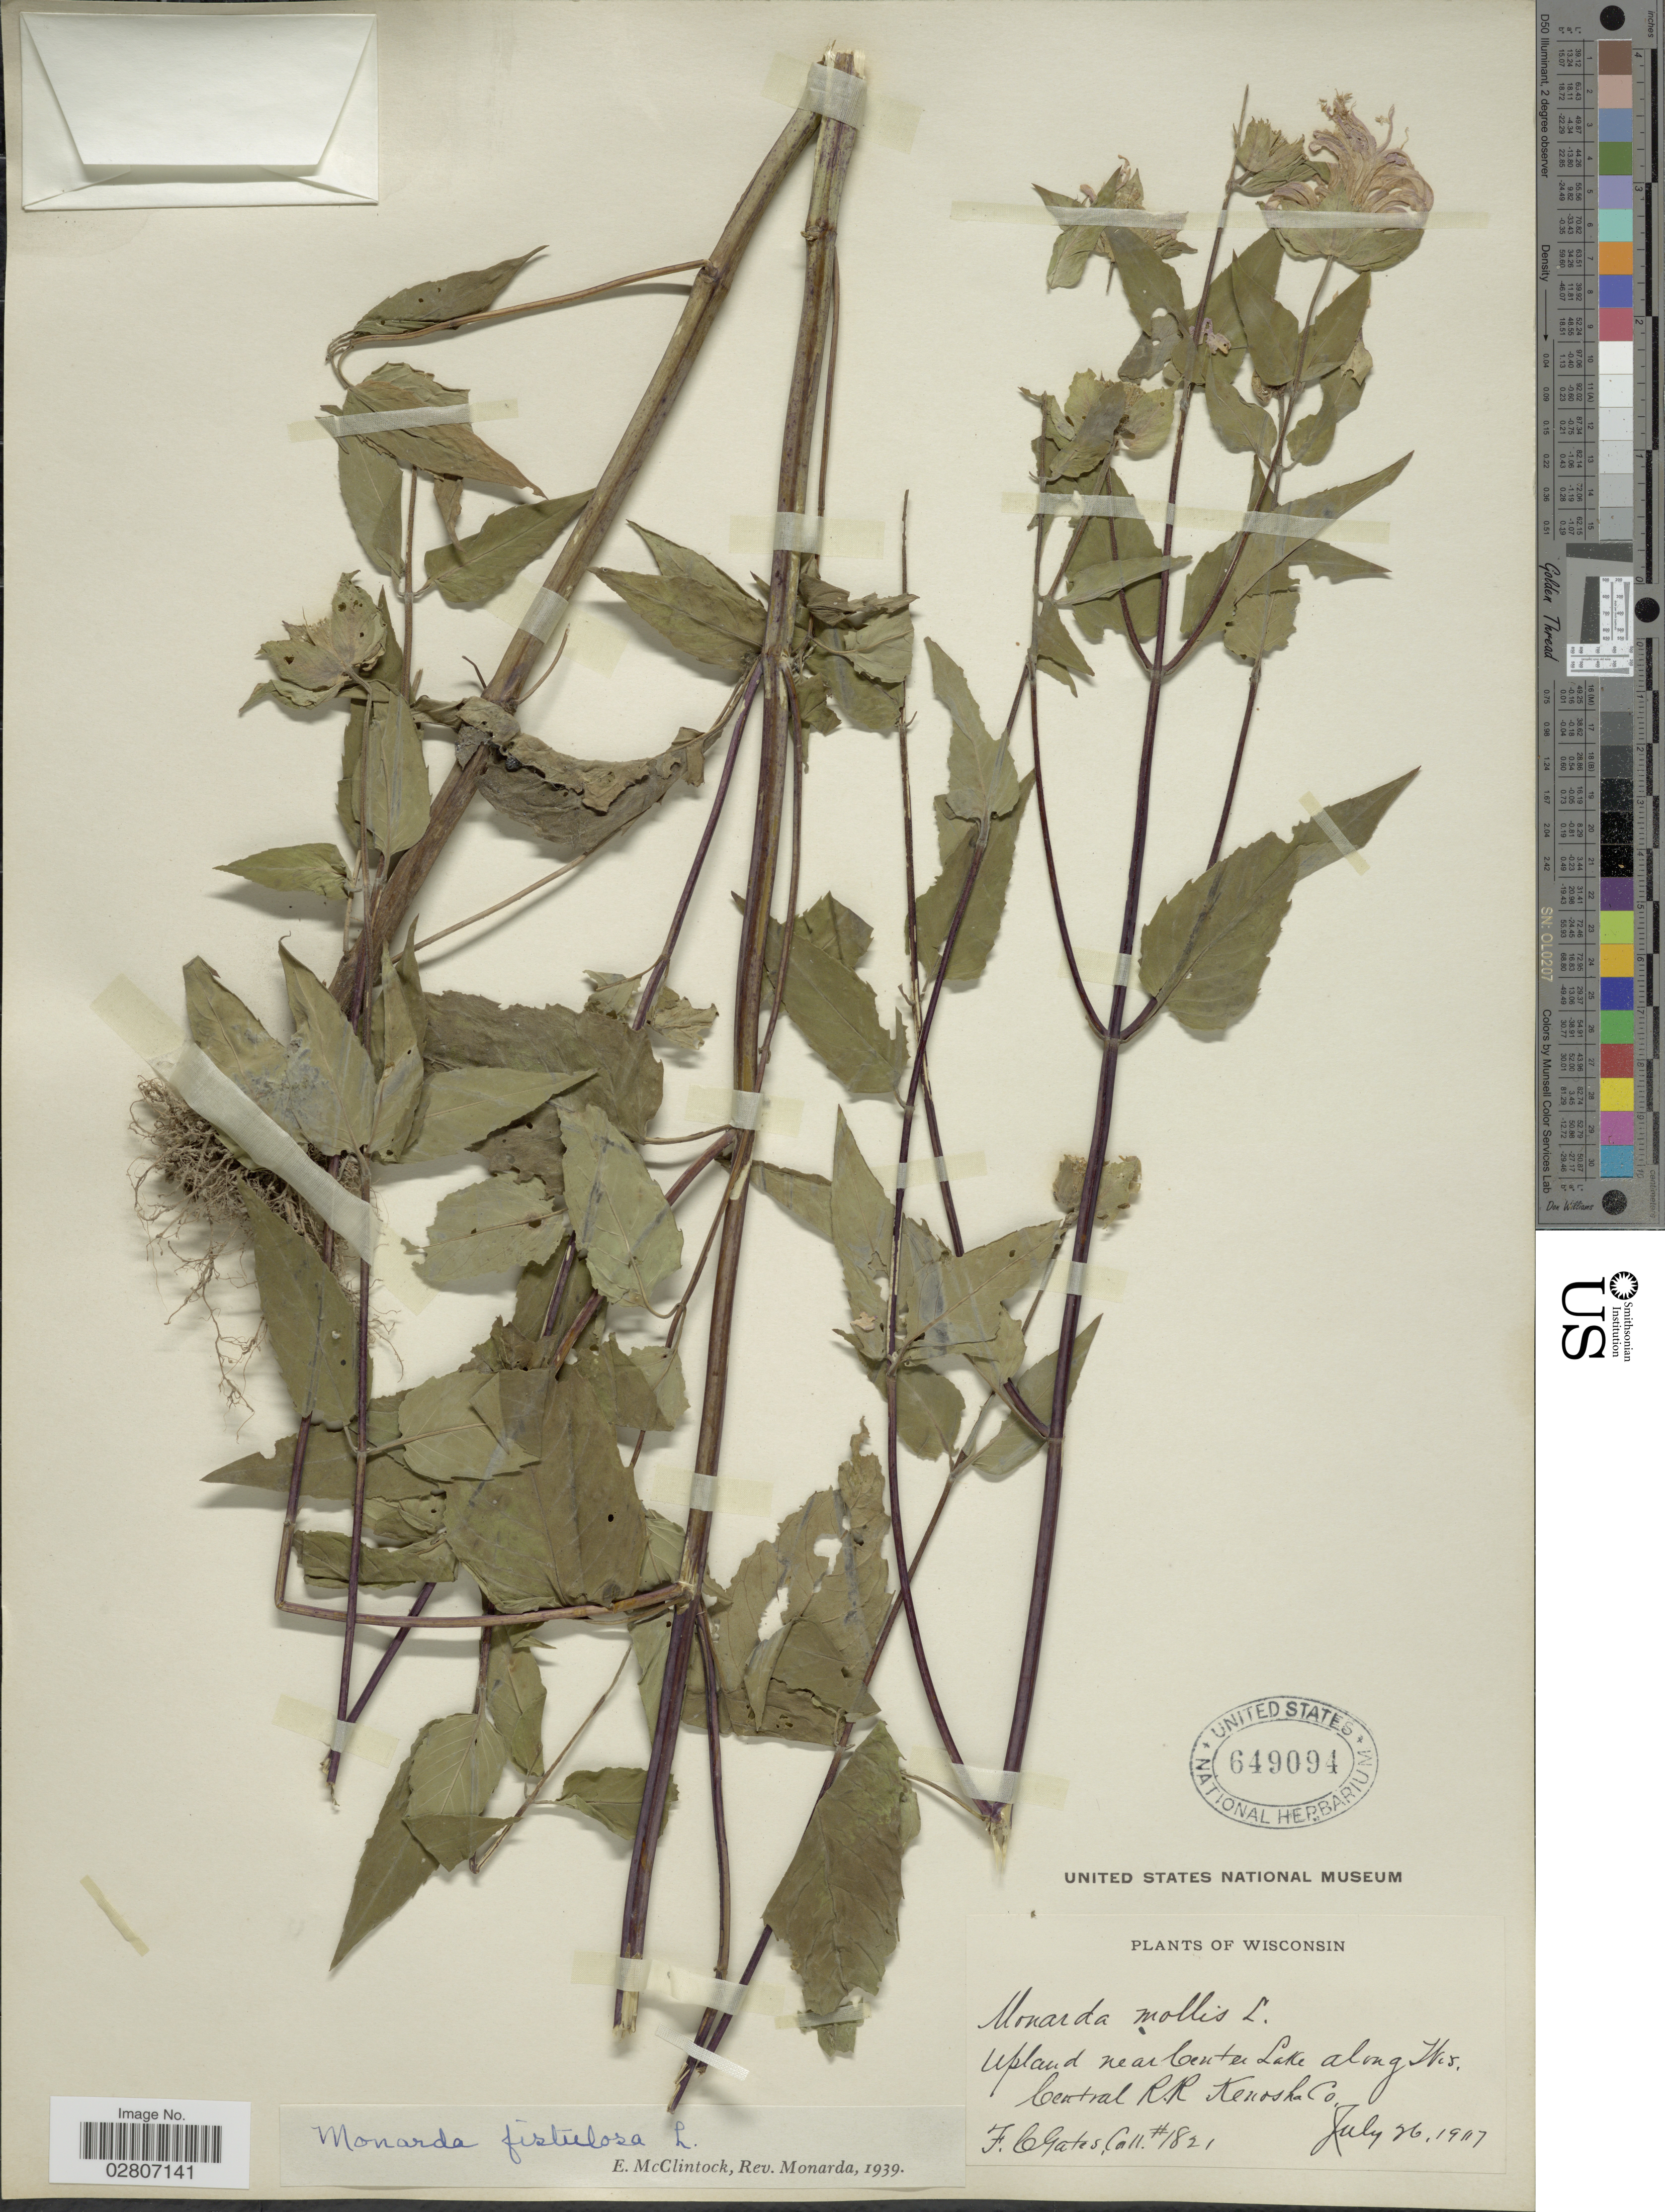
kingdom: Plantae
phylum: Tracheophyta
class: Magnoliopsida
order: Lamiales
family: Lamiaceae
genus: Monarda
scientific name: Monarda fistulosa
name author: L.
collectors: F. C. Gates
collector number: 1821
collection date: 1907-07-26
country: United States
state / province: Wisconsin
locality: Upland near Center Lake along Wis. Central R.R. Kenosha Co.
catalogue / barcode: US 649094